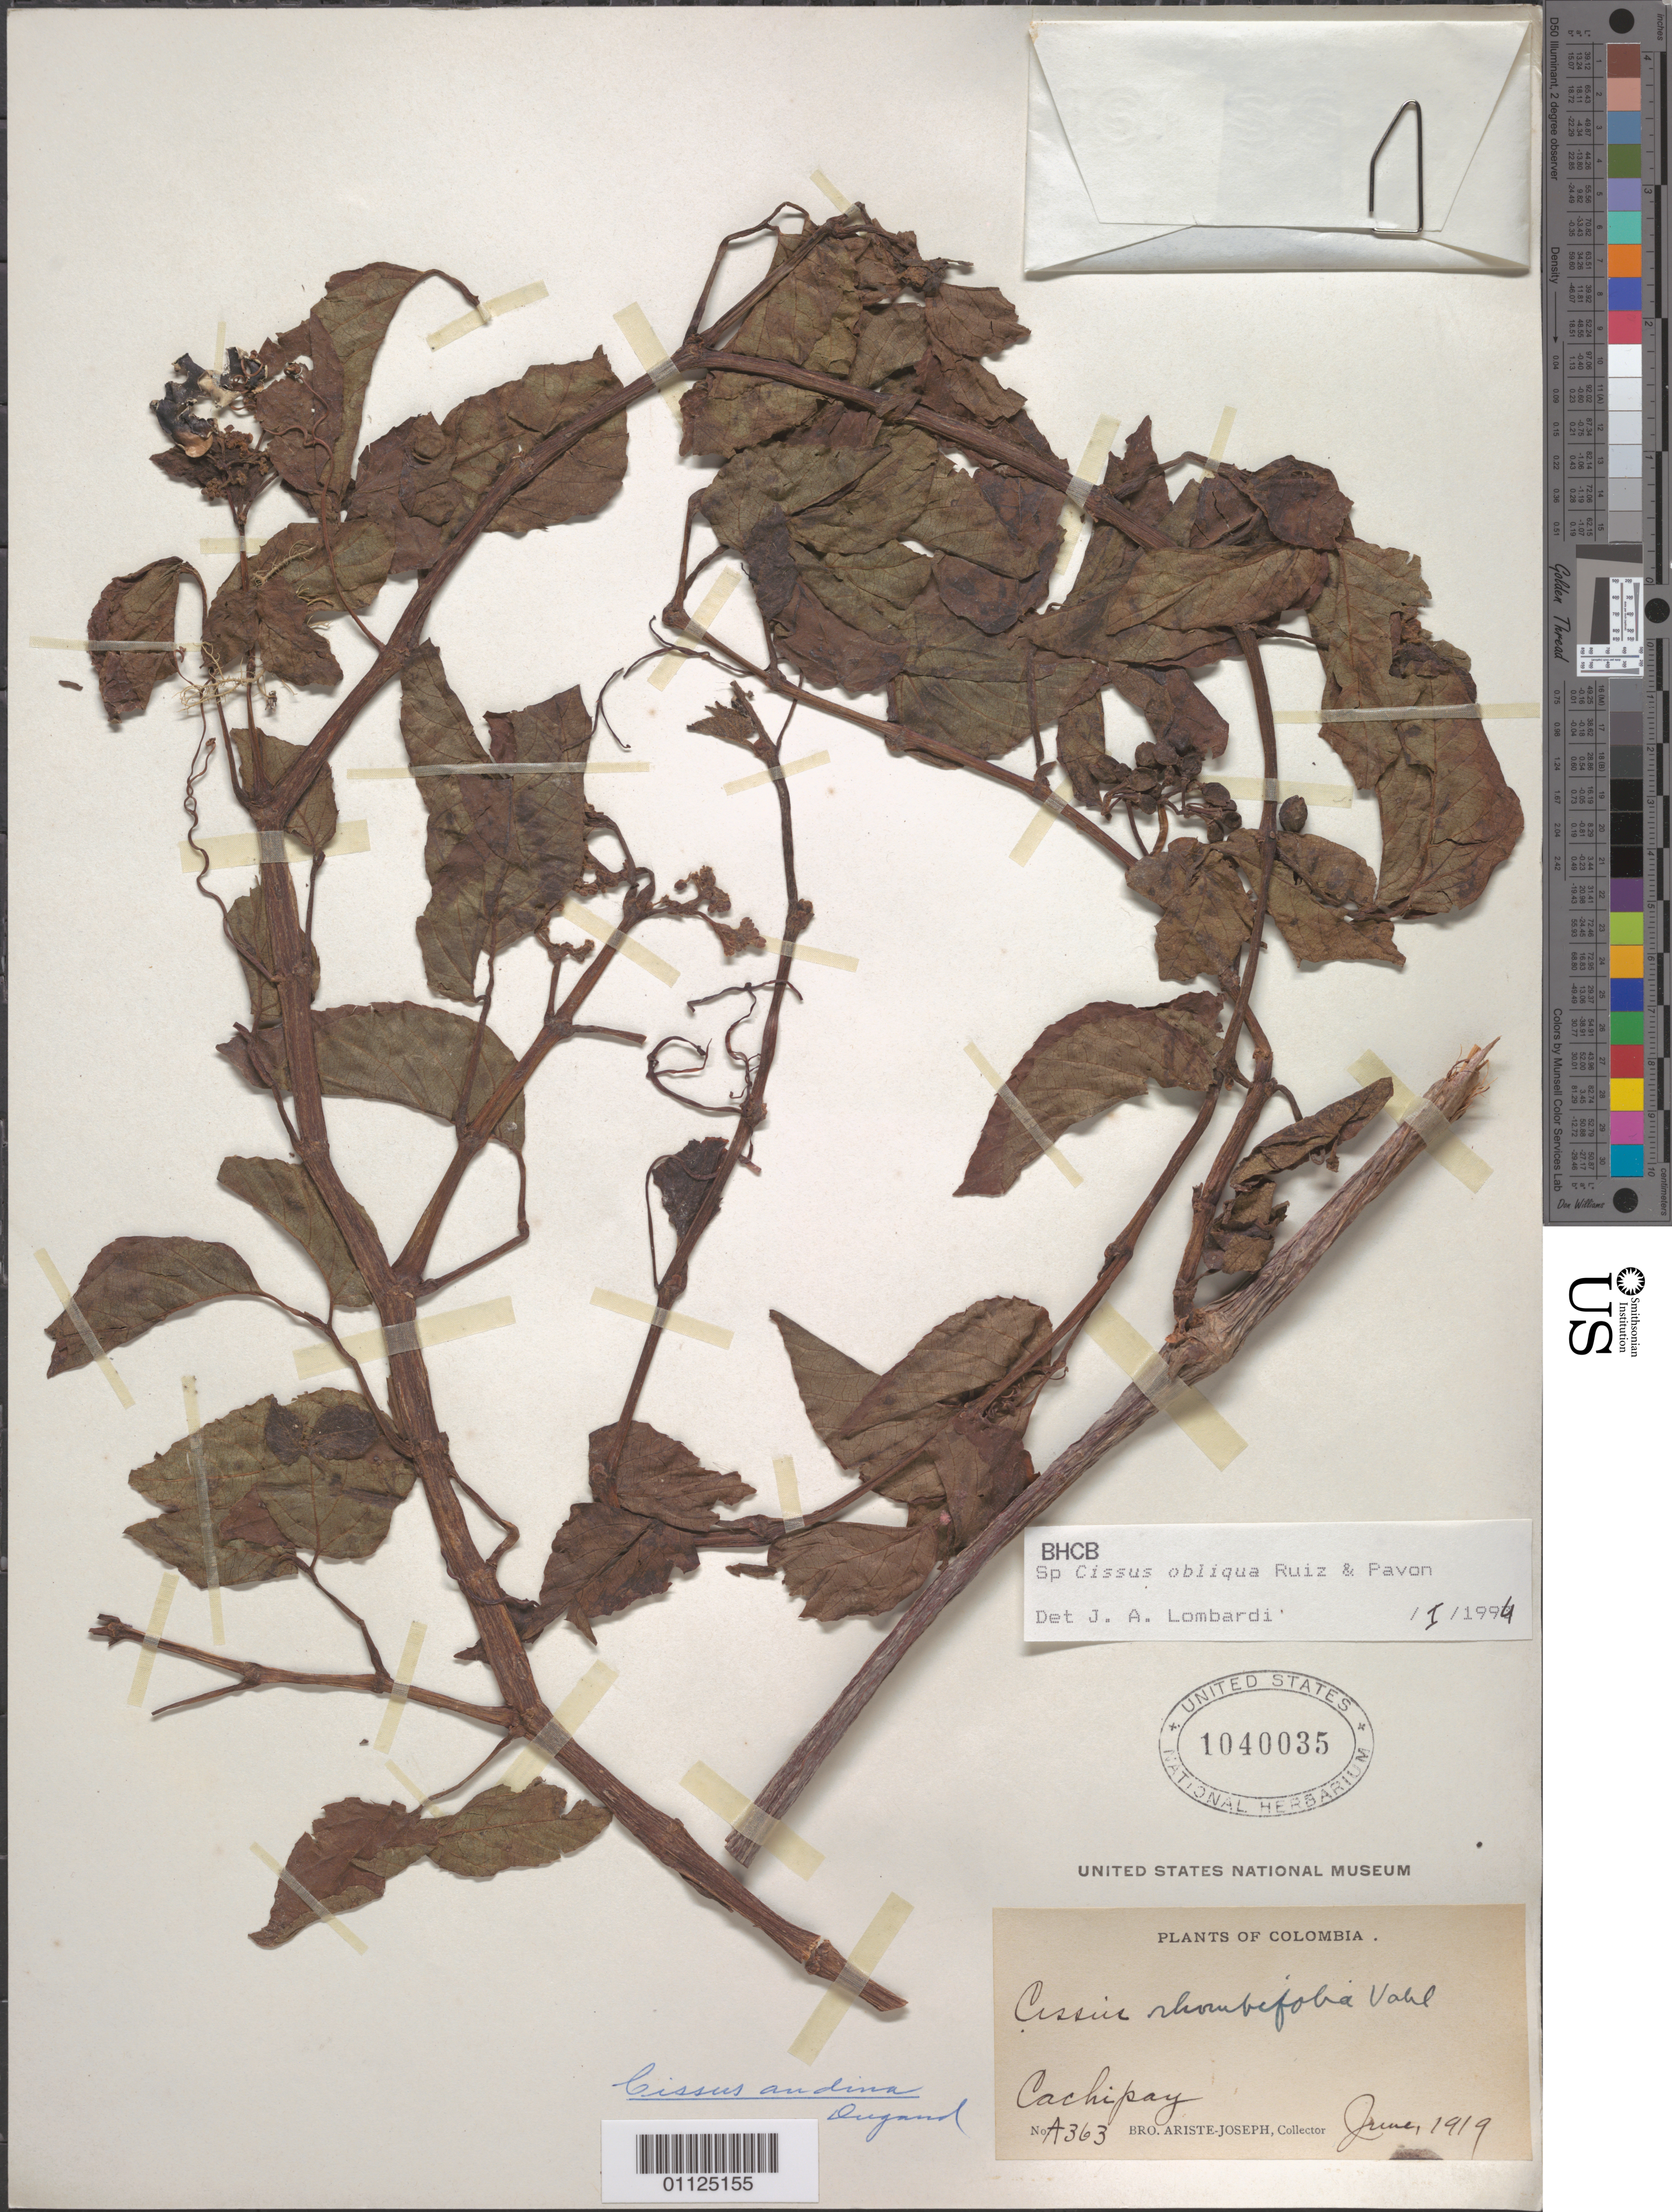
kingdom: Plantae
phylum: Tracheophyta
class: Magnoliopsida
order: Vitales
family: Vitaceae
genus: Cissus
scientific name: Cissus obliqua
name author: Ruiz & Pav.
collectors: Bro. Ariste-Joseph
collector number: A 363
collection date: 1919-06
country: Colombia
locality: Cachipay.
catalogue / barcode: US 1040035